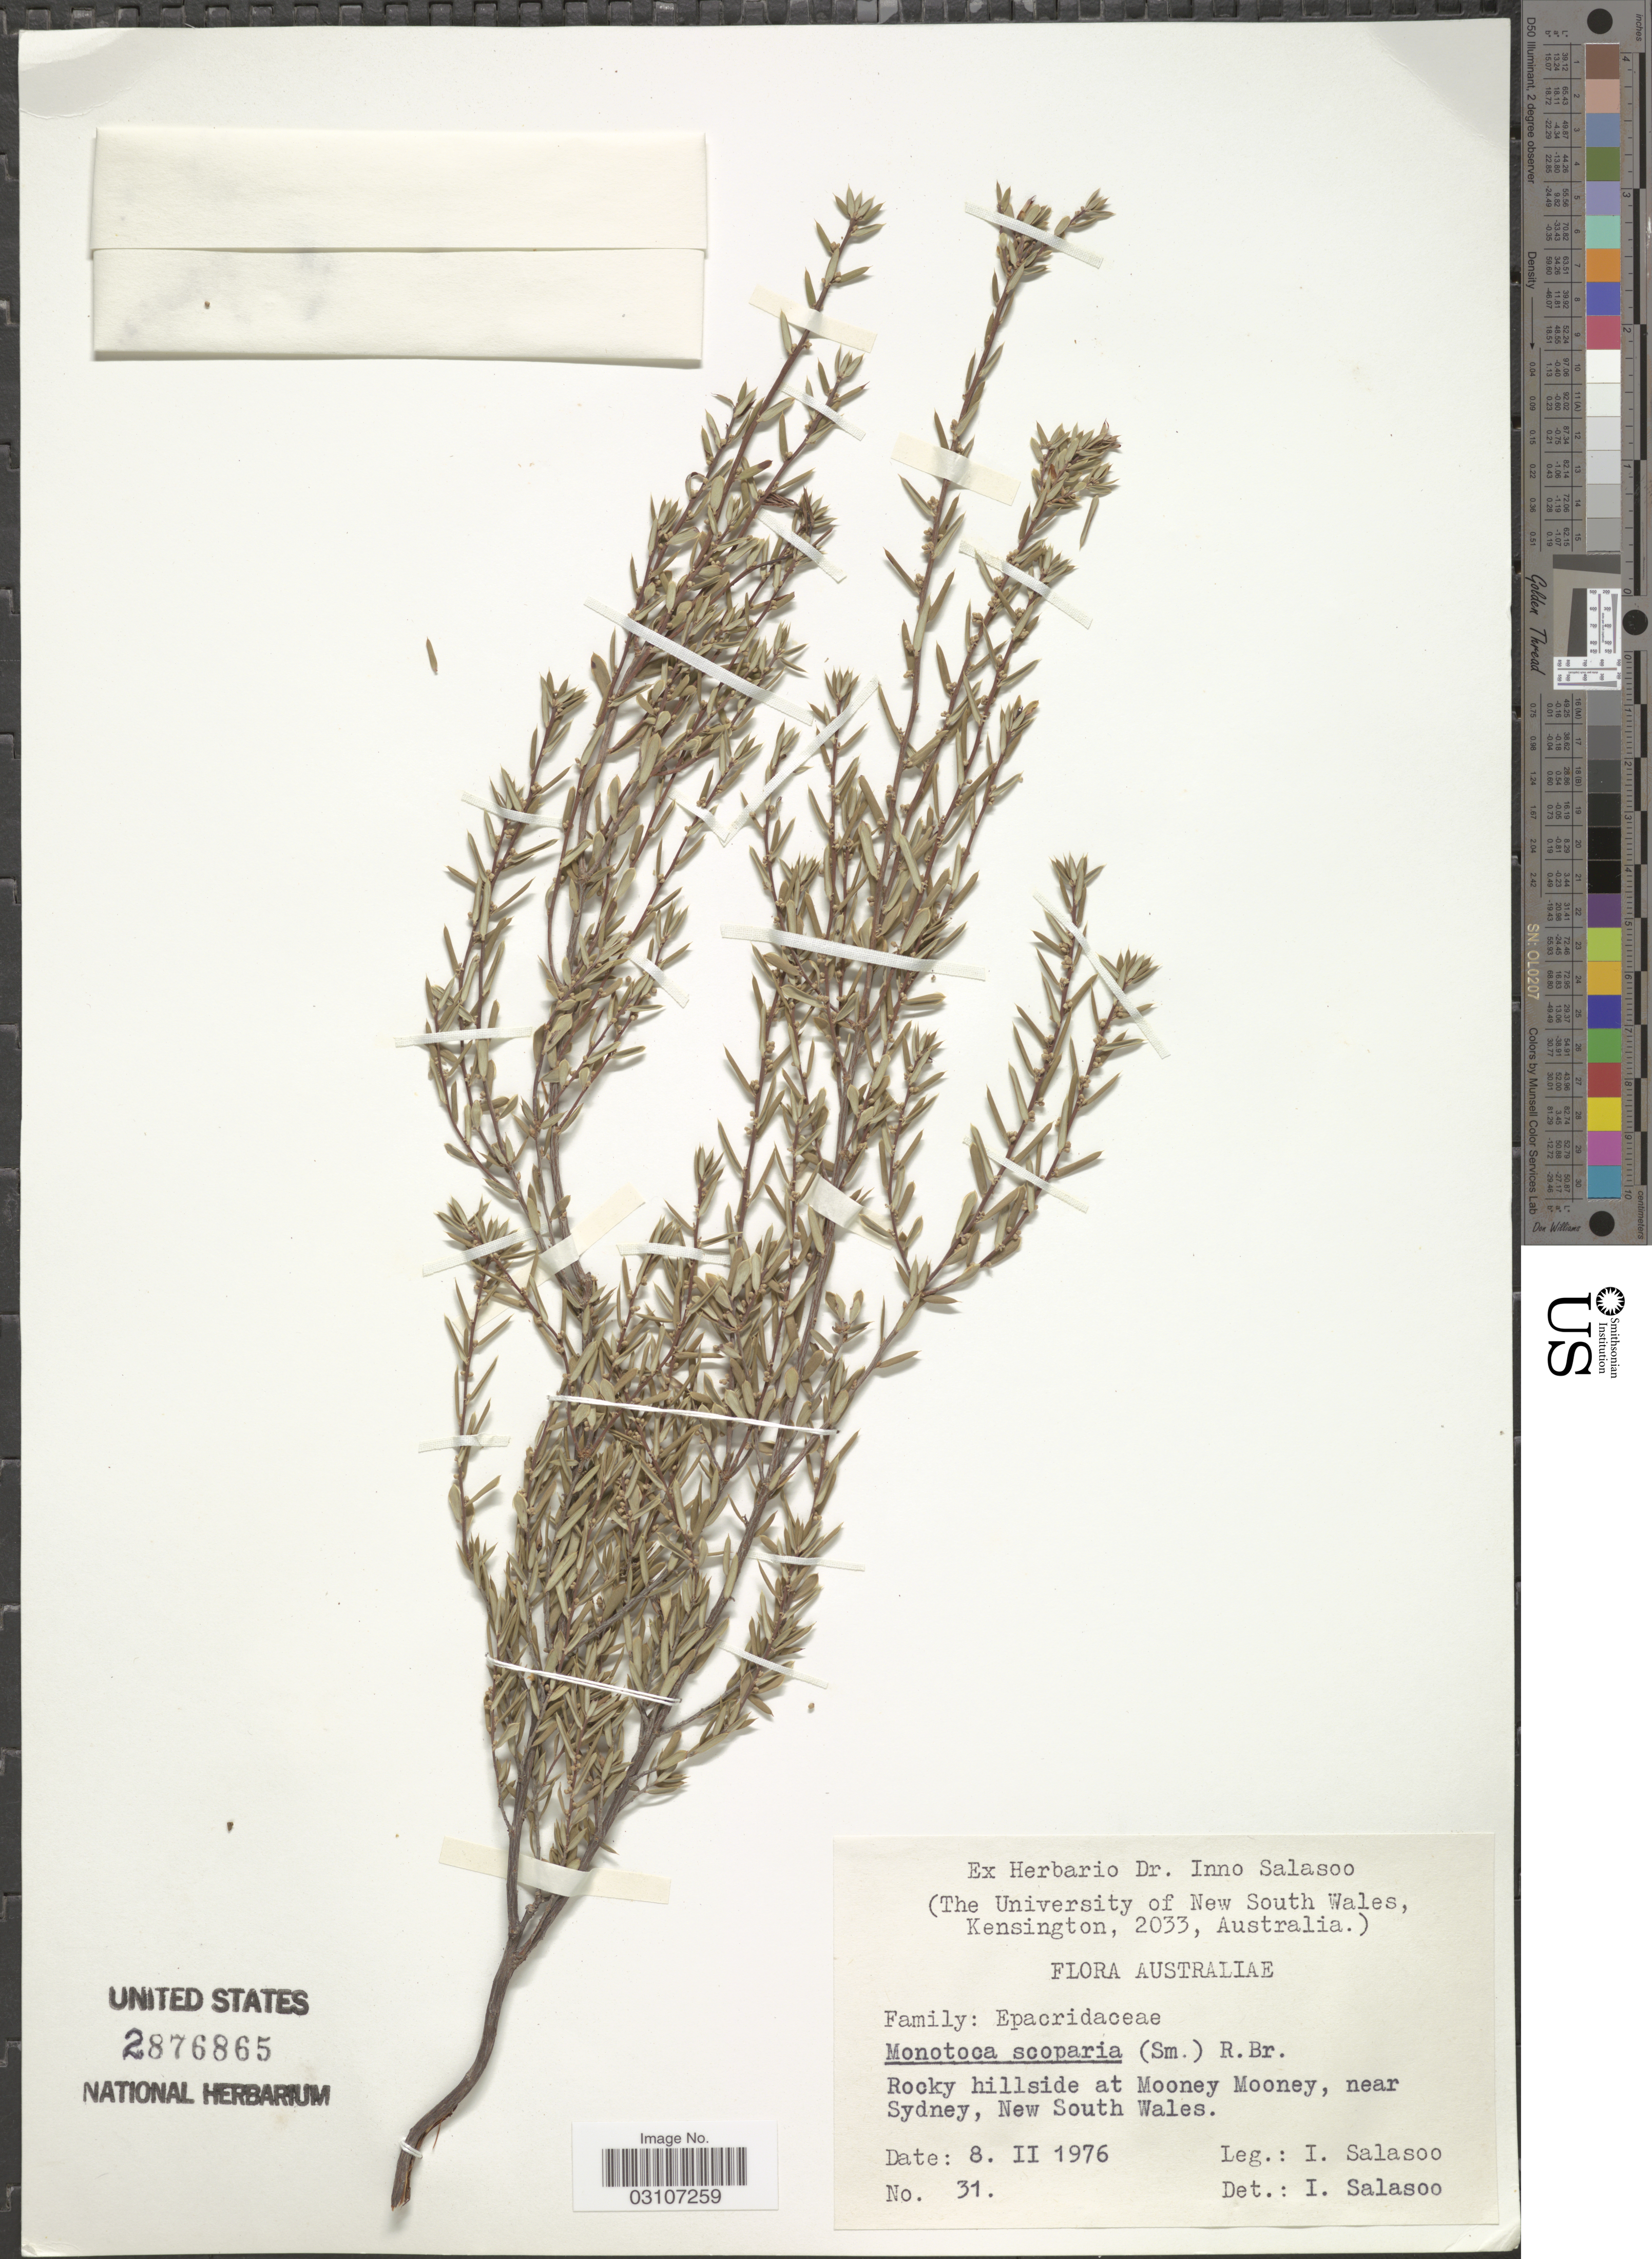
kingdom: Plantae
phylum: Tracheophyta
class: Magnoliopsida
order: Ericales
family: Ericaceae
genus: Monotoca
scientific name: Monotoca scoparia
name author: (Sm.) R. Br.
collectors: I. Salasoo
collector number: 31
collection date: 1976-02-08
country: Australia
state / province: New South Wales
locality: Rocky hillside at Mooney Mooney, near Sydney.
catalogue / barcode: US 2876865